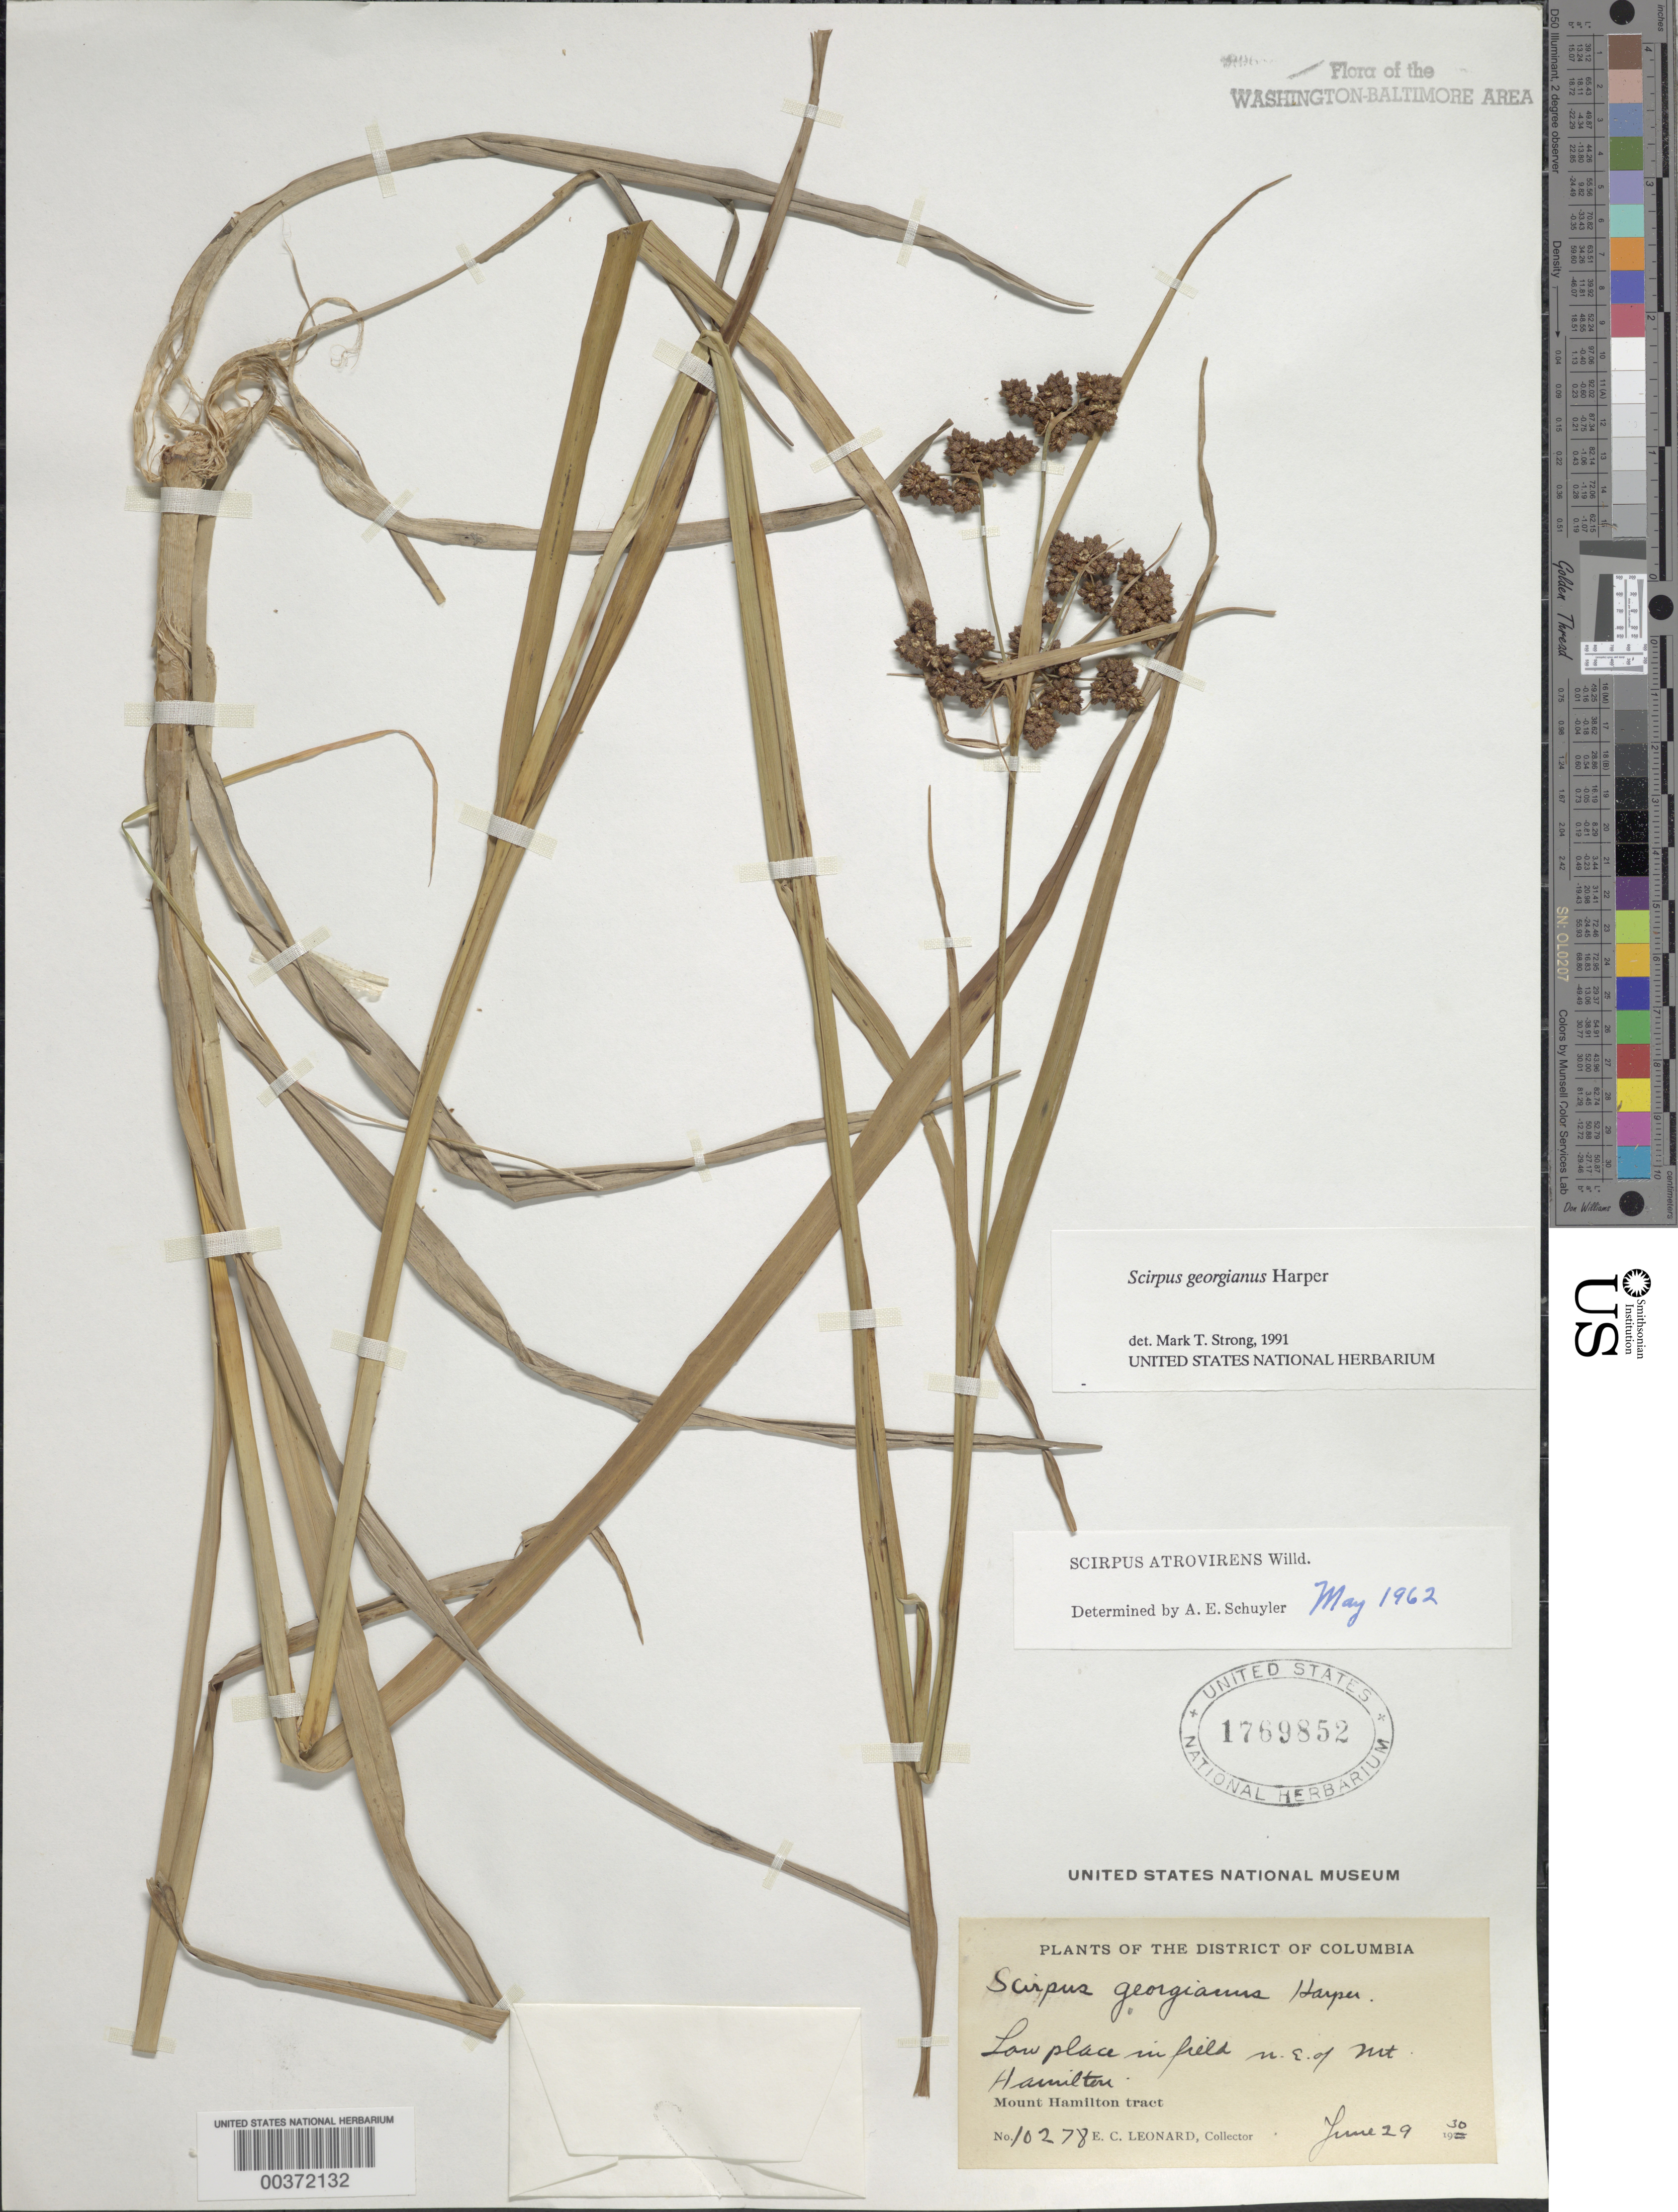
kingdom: Plantae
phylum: Tracheophyta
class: Liliopsida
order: Poales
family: Cyperaceae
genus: Scirpus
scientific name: Scirpus atrovirens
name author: Willd.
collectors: E. C. Leonard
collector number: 10278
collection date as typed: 29 Jun 1930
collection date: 1930-06-29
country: United States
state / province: District of Columbia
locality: northeast of Mount Hamilton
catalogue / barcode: US 1769852